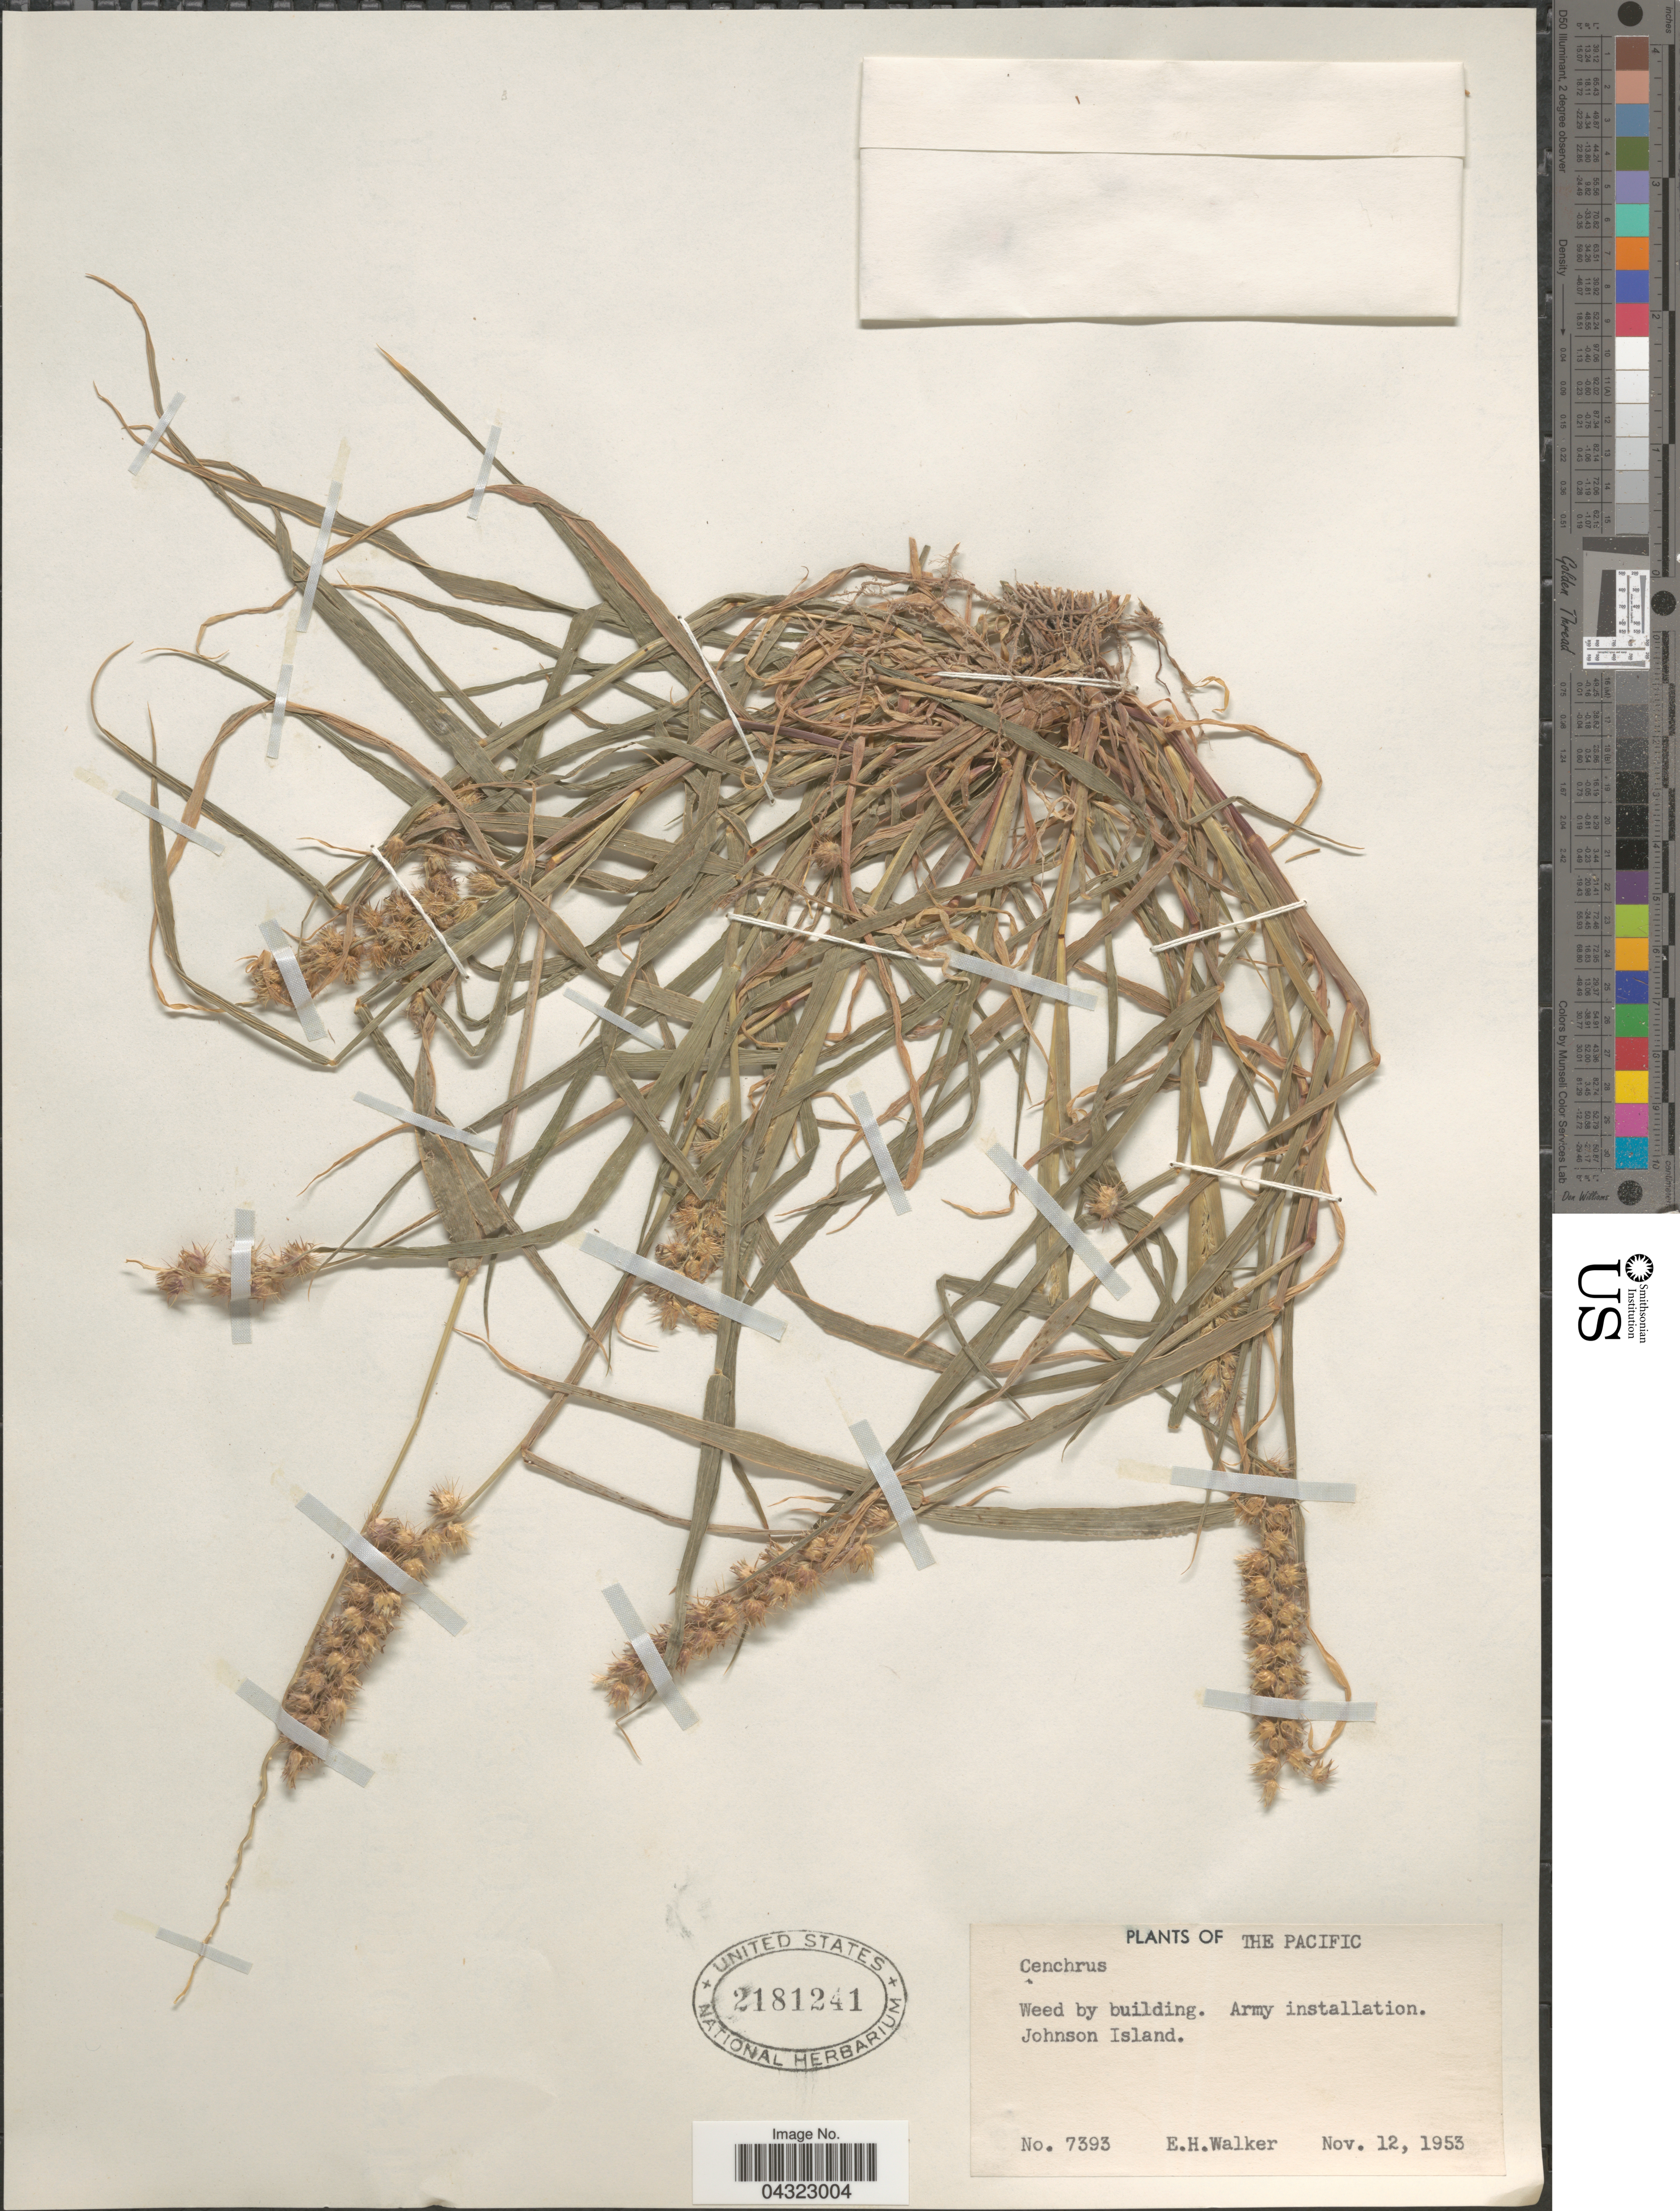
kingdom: Plantae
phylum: Tracheophyta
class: Liliopsida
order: Poales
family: Poaceae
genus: Cenchrus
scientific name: Cenchrus sp.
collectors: E. H. Walker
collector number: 7393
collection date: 1953-11-12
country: U.S. Administered Pacific Islands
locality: The Pacific. Johnson Island.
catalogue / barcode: US 2181241